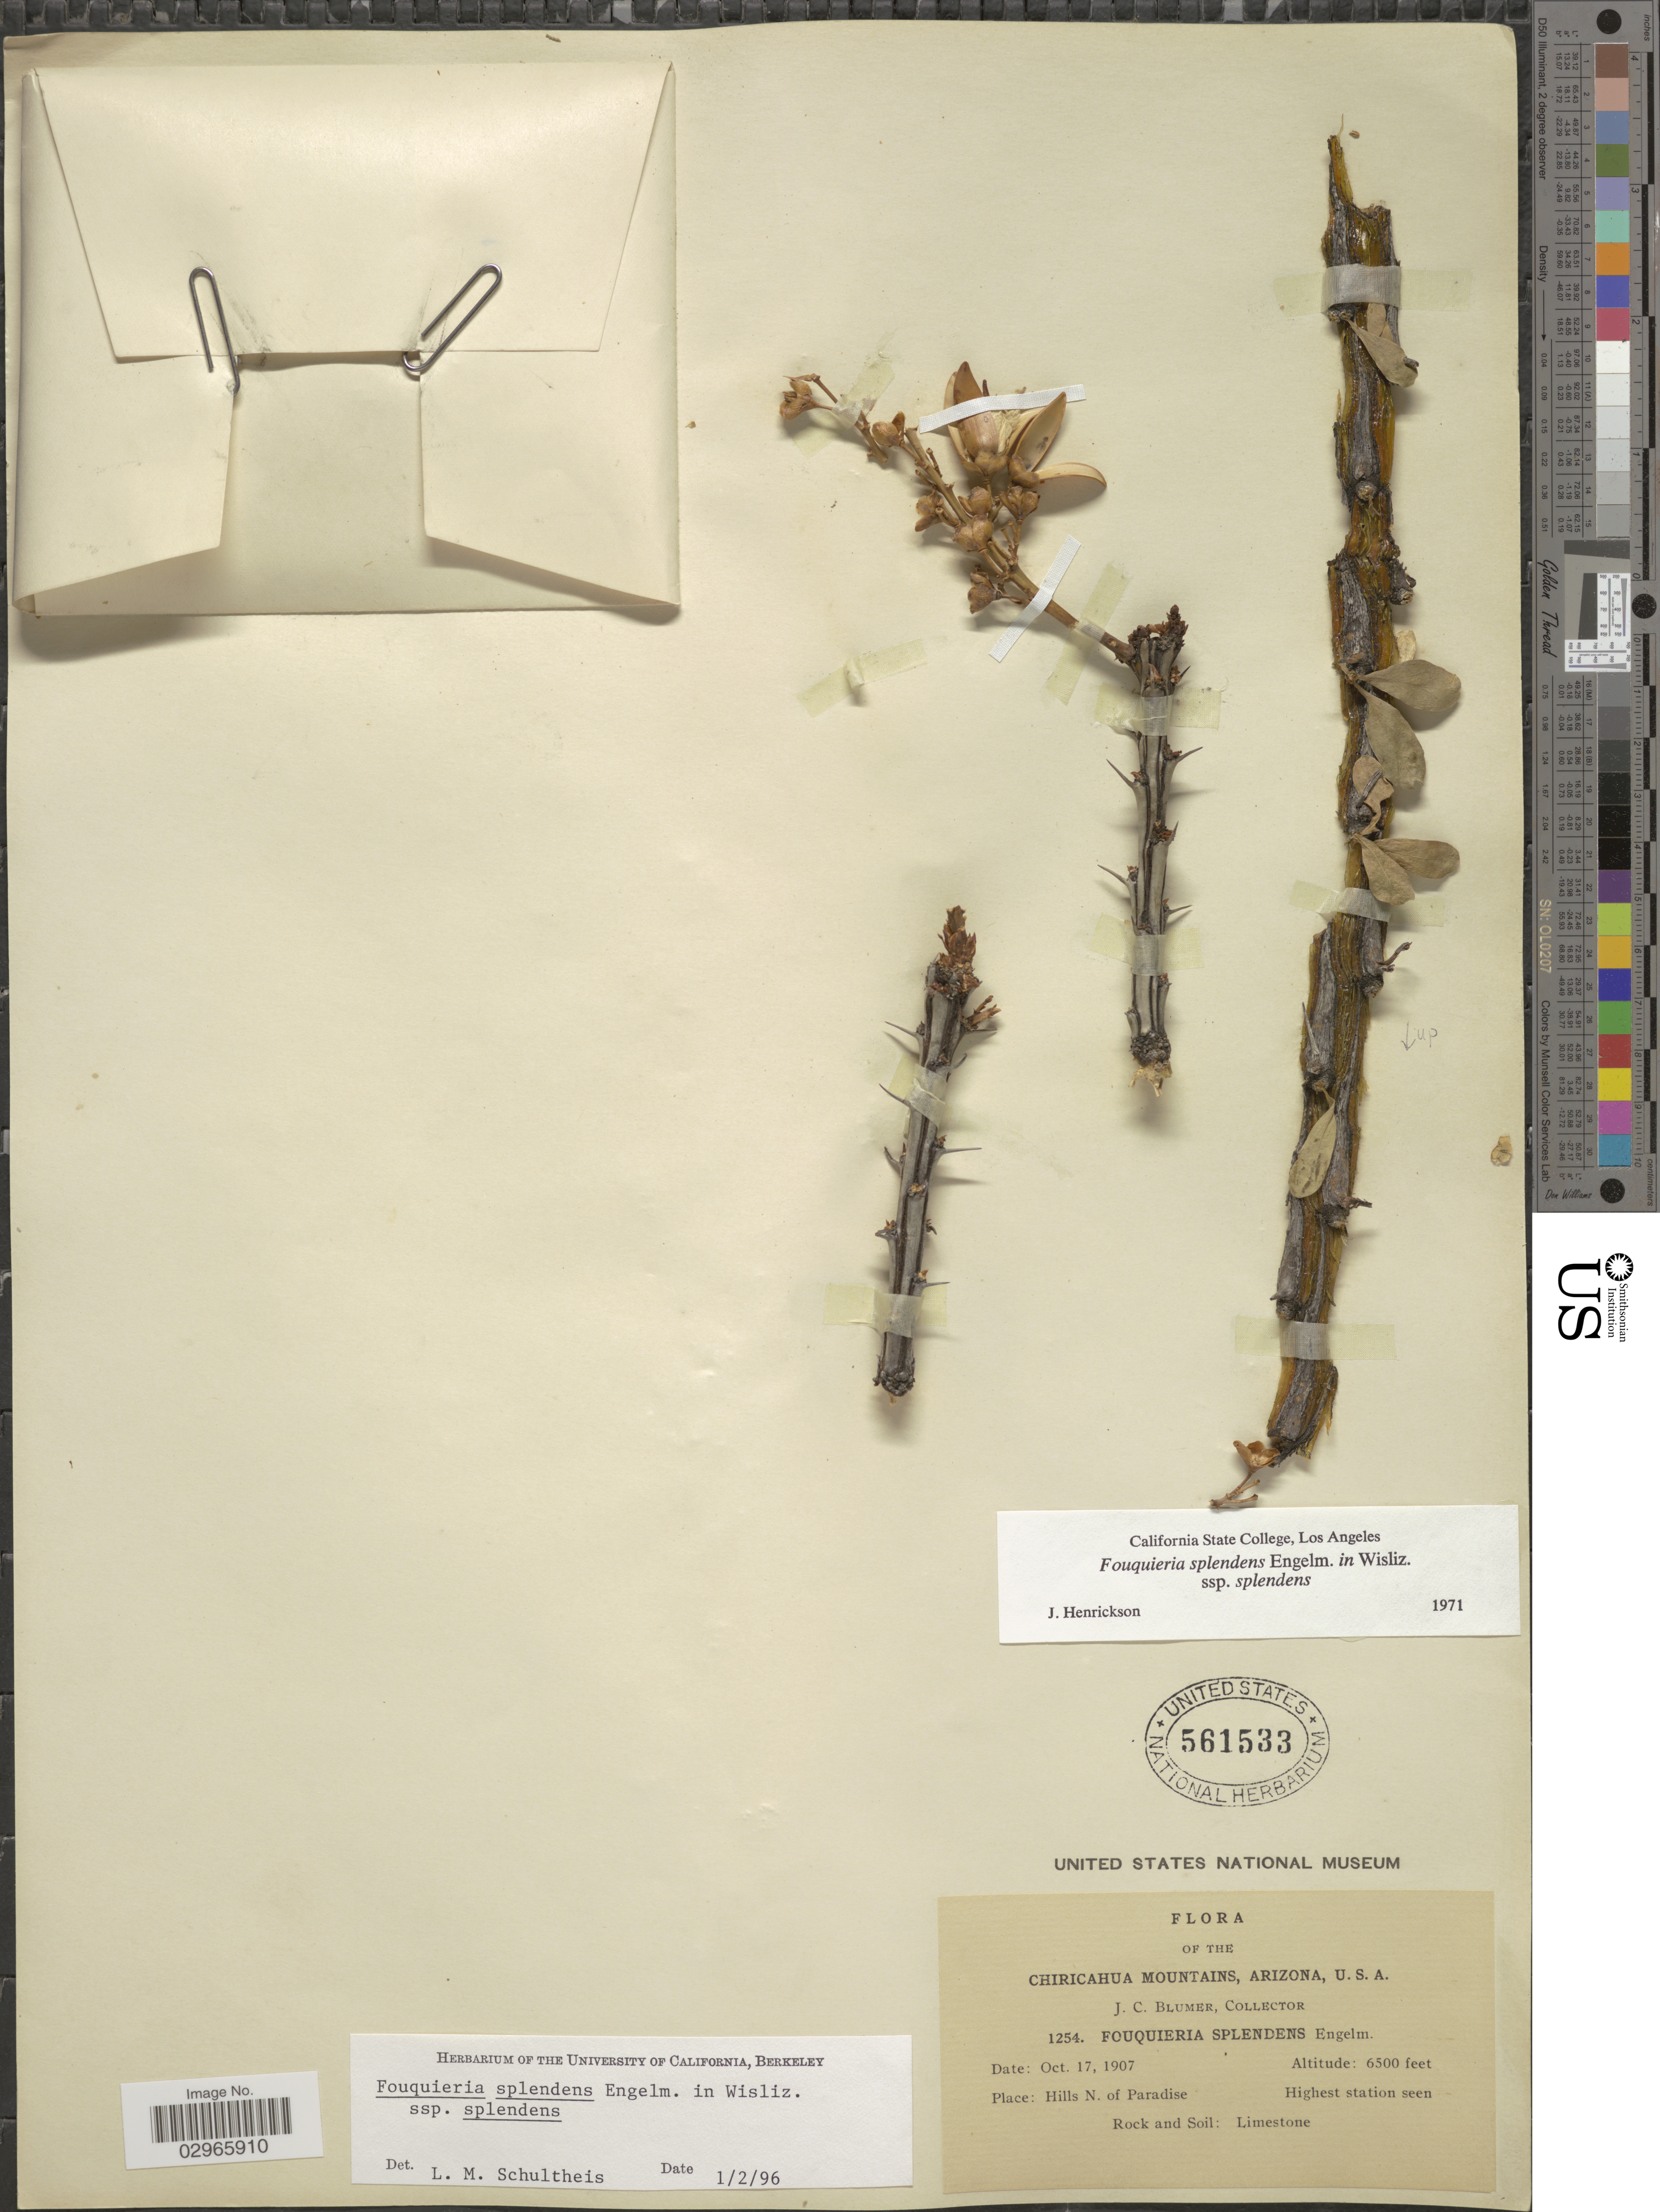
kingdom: Plantae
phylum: Tracheophyta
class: Magnoliopsida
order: Ericales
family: Fouquieriaceae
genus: Fouquieria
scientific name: Fouquieria splendens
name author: Engelm.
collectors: J. C. Blumer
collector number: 1254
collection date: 1907-10-17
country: United States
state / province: Arizona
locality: Chiricahua Mountains. Hills N. of Paradise.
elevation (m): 1981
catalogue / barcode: US 561533